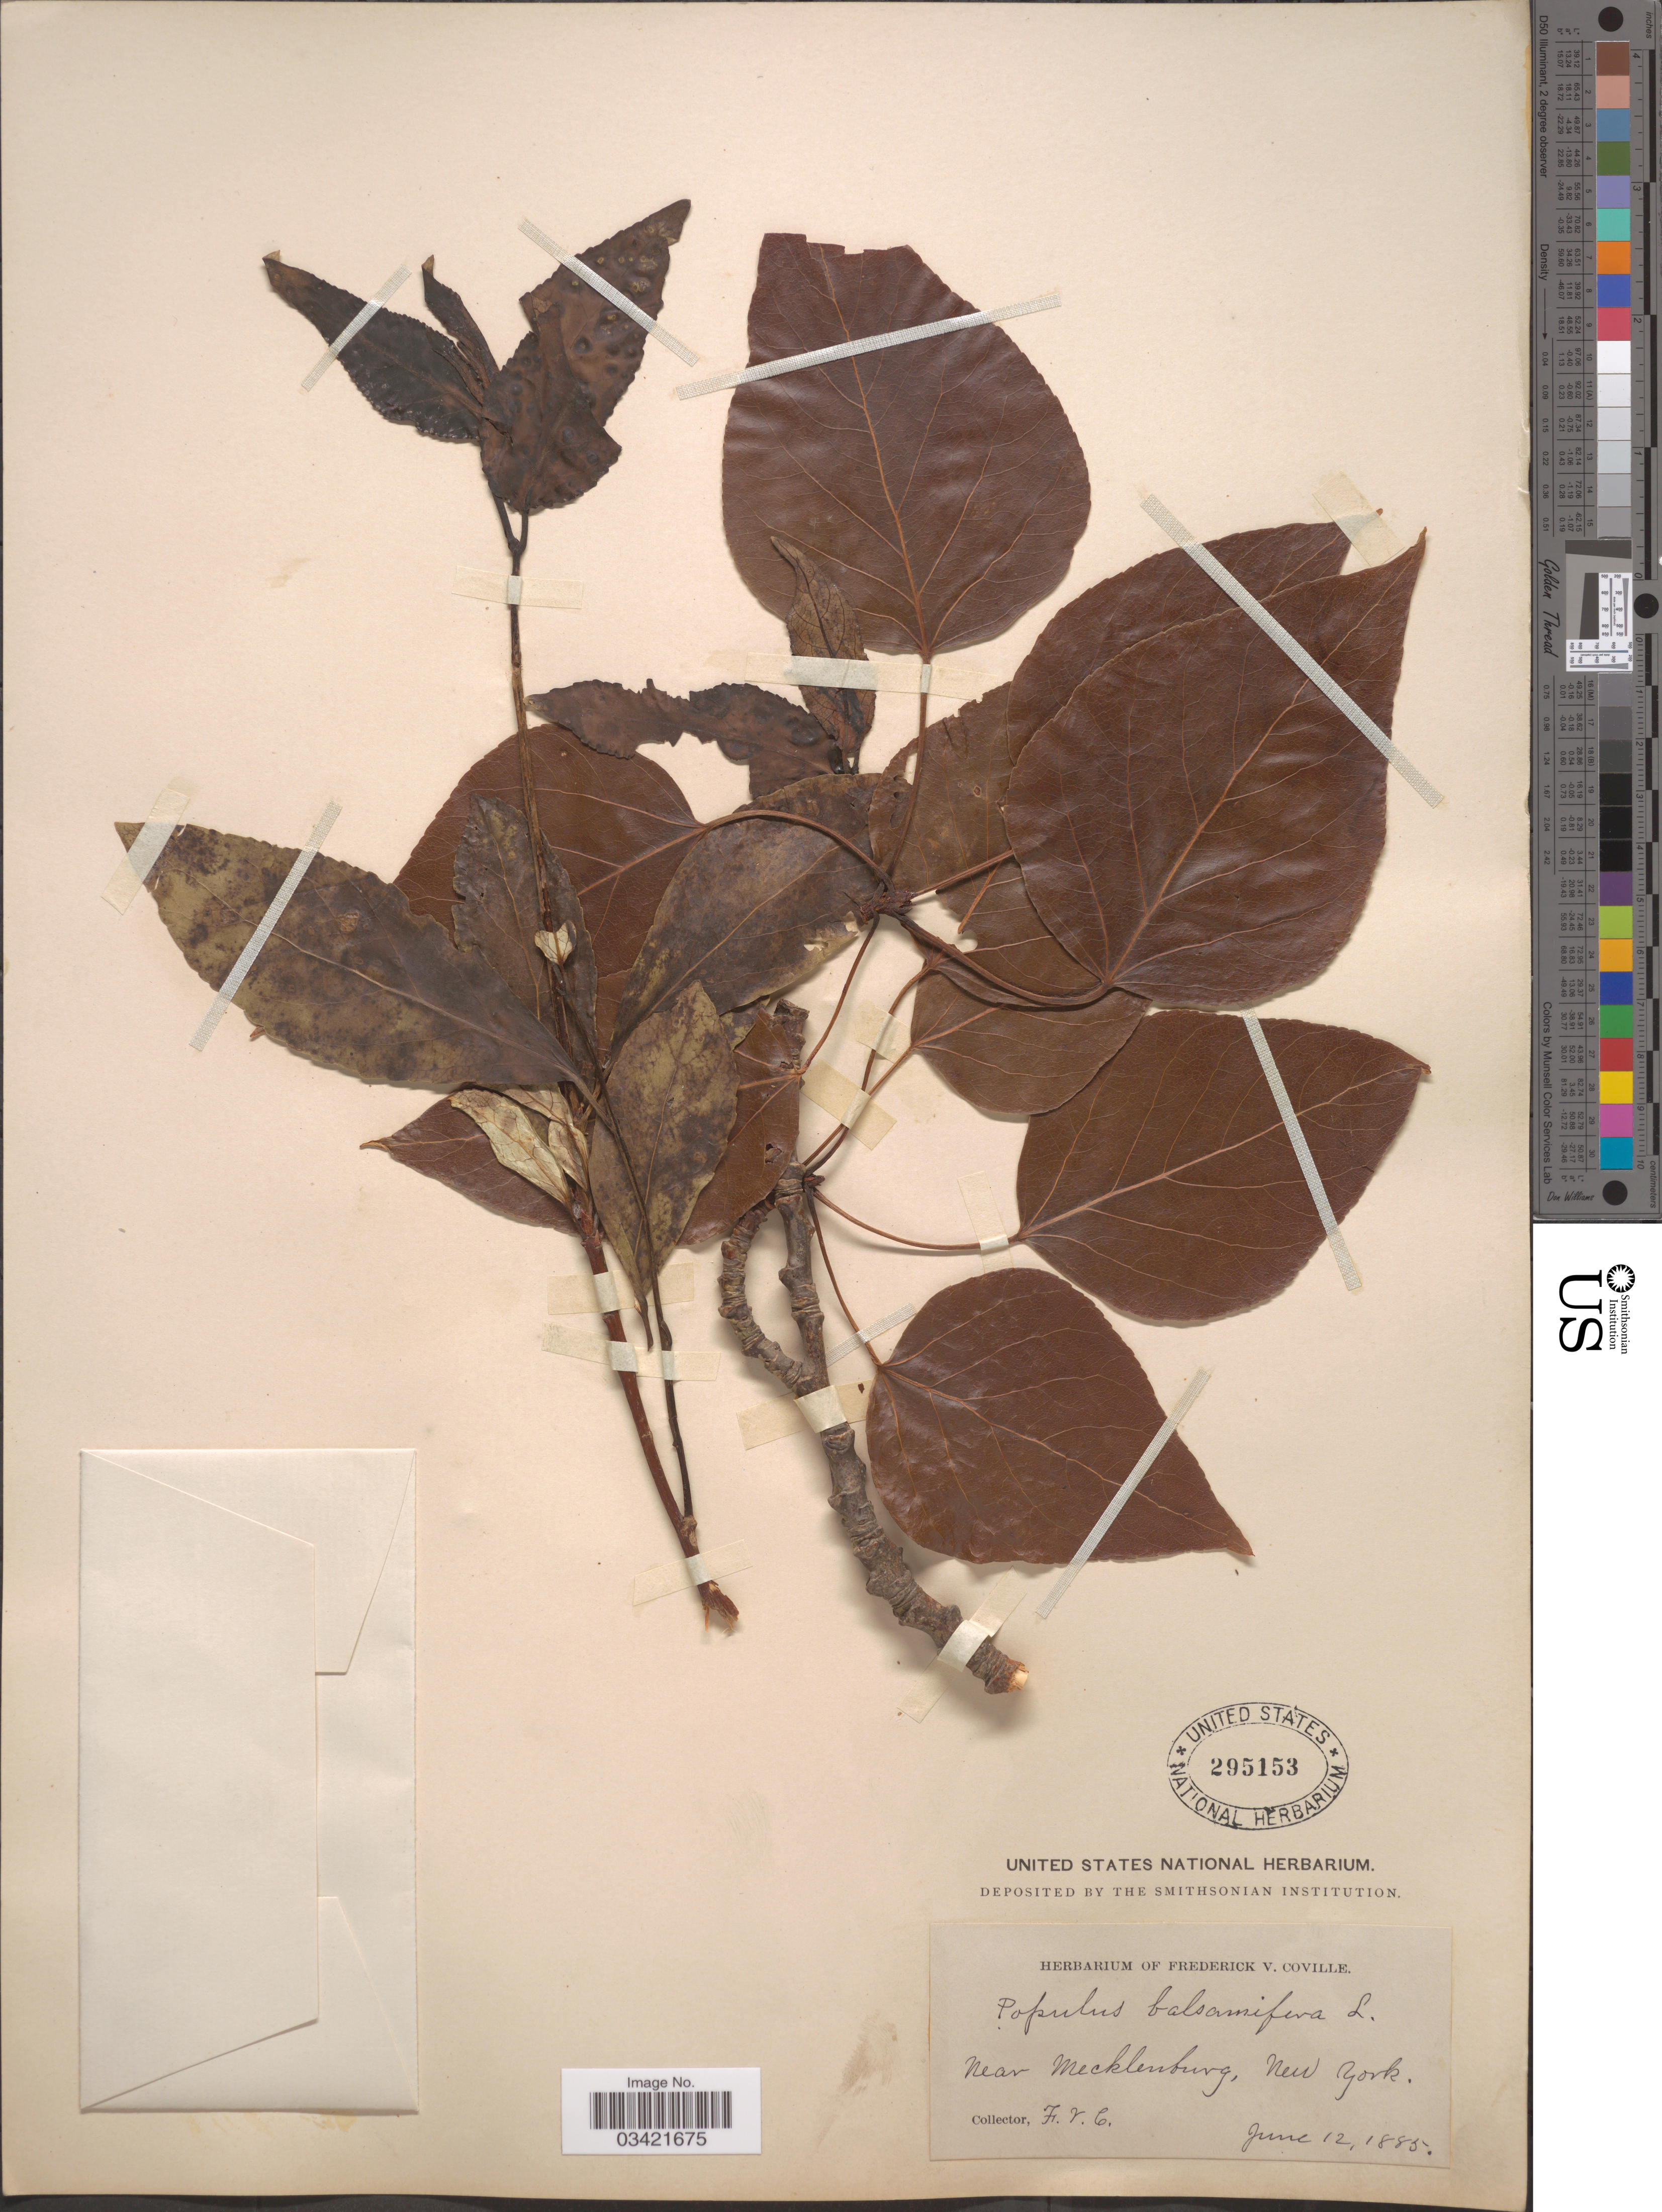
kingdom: Plantae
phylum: Tracheophyta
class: Magnoliopsida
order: Malpighiales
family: Salicaceae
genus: Populus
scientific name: Populus balsamifera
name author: L.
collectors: F. V. Coville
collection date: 1885-06-12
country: United States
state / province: New York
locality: Near Mecklenburg.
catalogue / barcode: US 295153